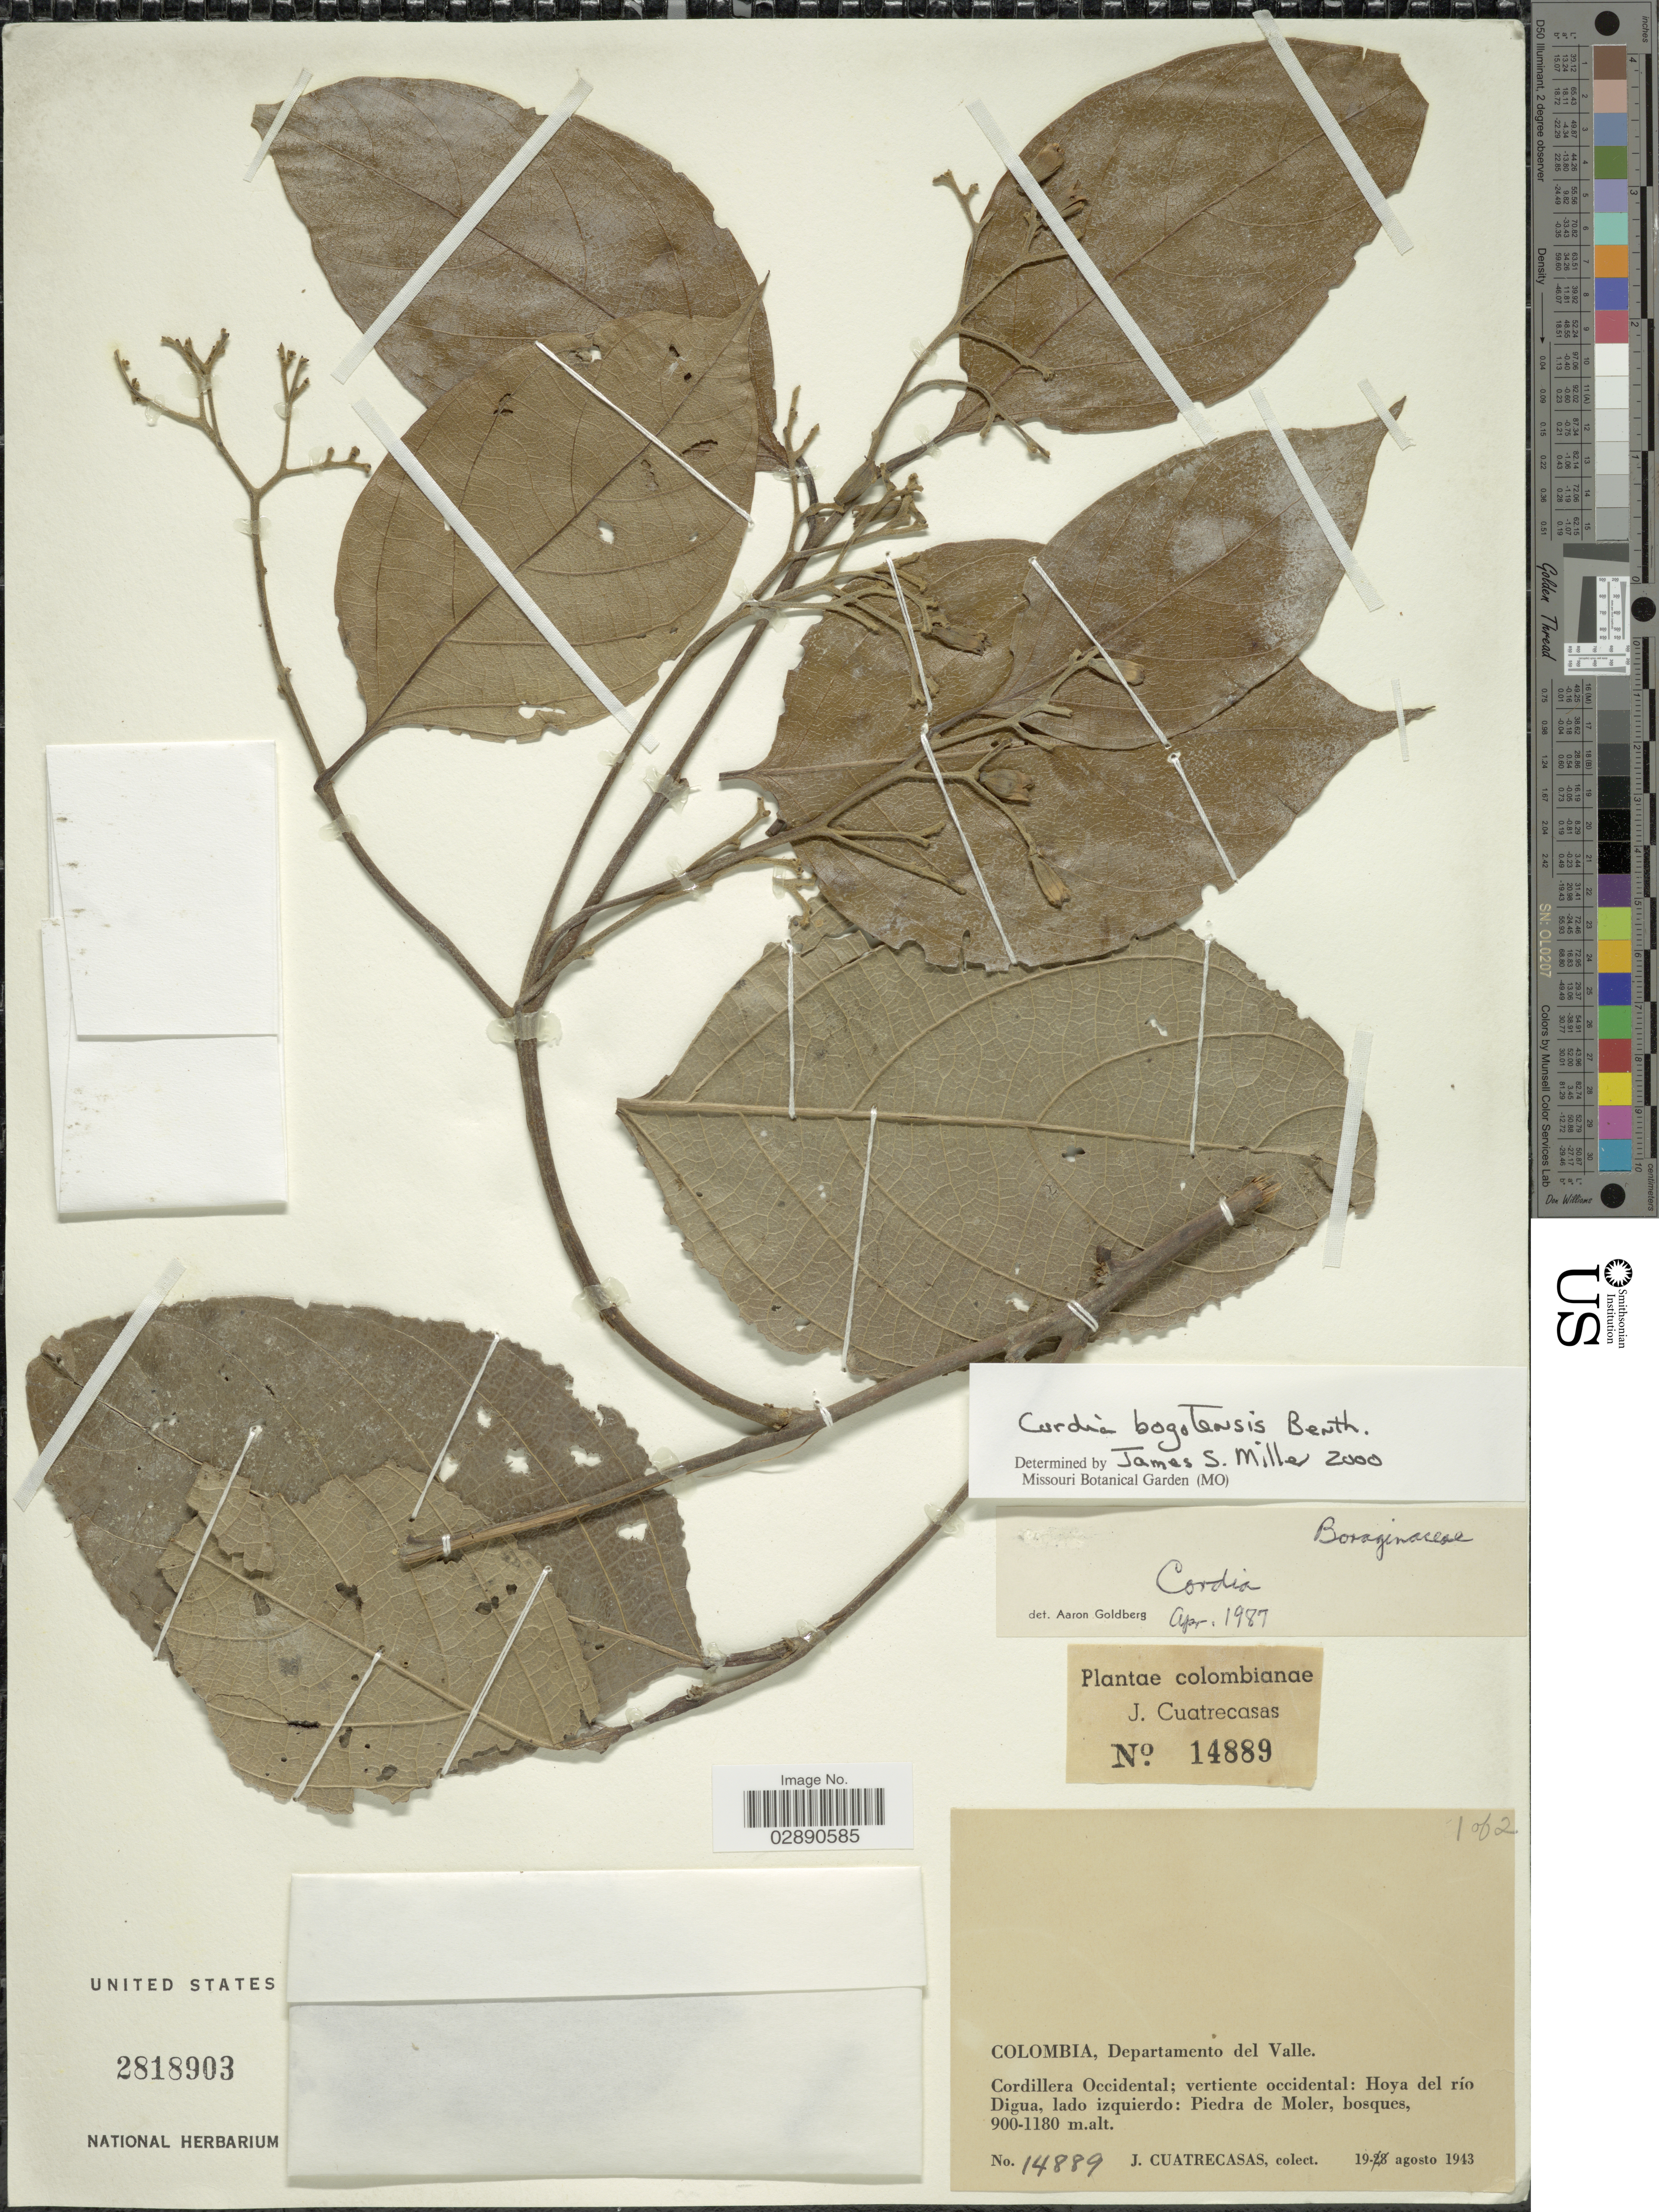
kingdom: Plantae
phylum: Tracheophyta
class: Magnoliopsida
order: Boraginales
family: Cordiaceae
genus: Cordia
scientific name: Cordia bogotensis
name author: Benth.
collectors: J. Cuatrecasas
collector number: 14889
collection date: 1943-08-19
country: Colombia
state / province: Valle del Cauca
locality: Departamento del Valle. Cordillera Occidental: vertiente occidental: Hoya del río Digua, lado izquierdo: Piedra de Moler.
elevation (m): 900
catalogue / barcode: US 2818903